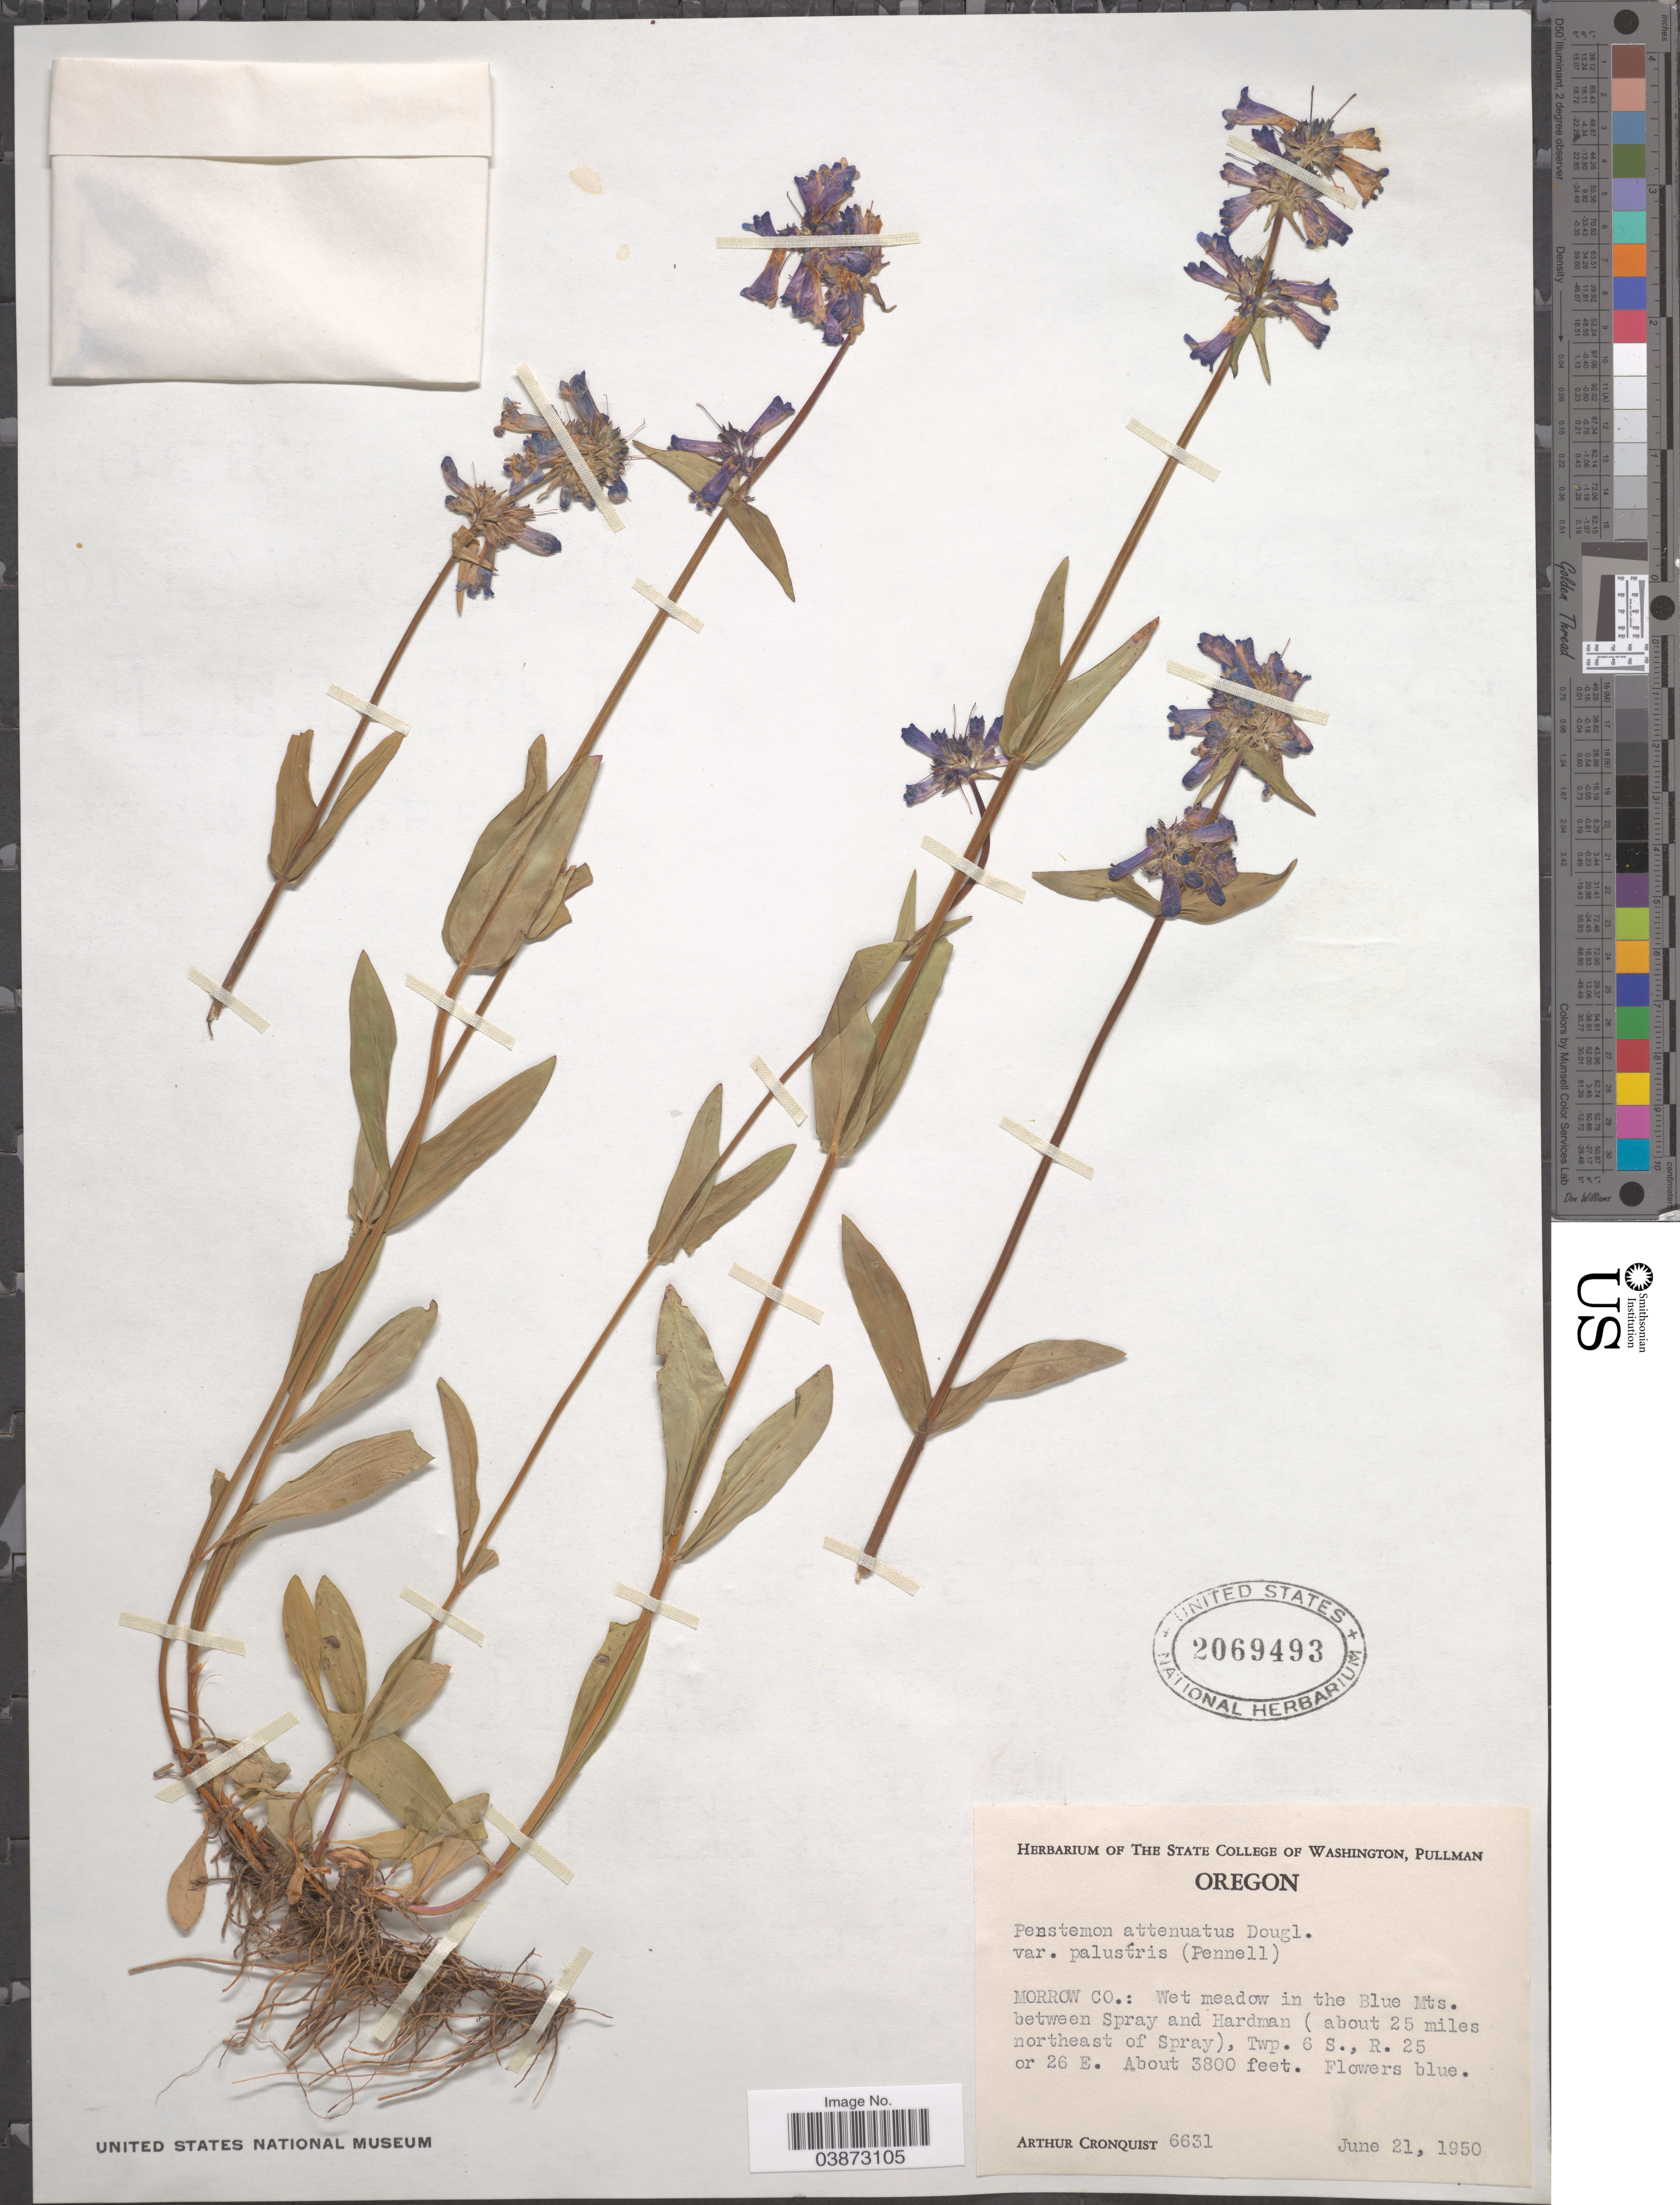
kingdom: Plantae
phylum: Tracheophyta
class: Magnoliopsida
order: Lamiales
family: Plantaginaceae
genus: Penstemon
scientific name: Penstemon attenuatus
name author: Douglas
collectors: A. J. Cronquist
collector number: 6631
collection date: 1950-06-21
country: United States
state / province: Oregon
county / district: Morrow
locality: Morrow Co.: Wet meadow in the Blue Mts. between Spray and Hardman (about 25 miles northeast of Spray), Twp. 6 S., R. 25 or 26 E.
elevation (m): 1158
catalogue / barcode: US 2069493